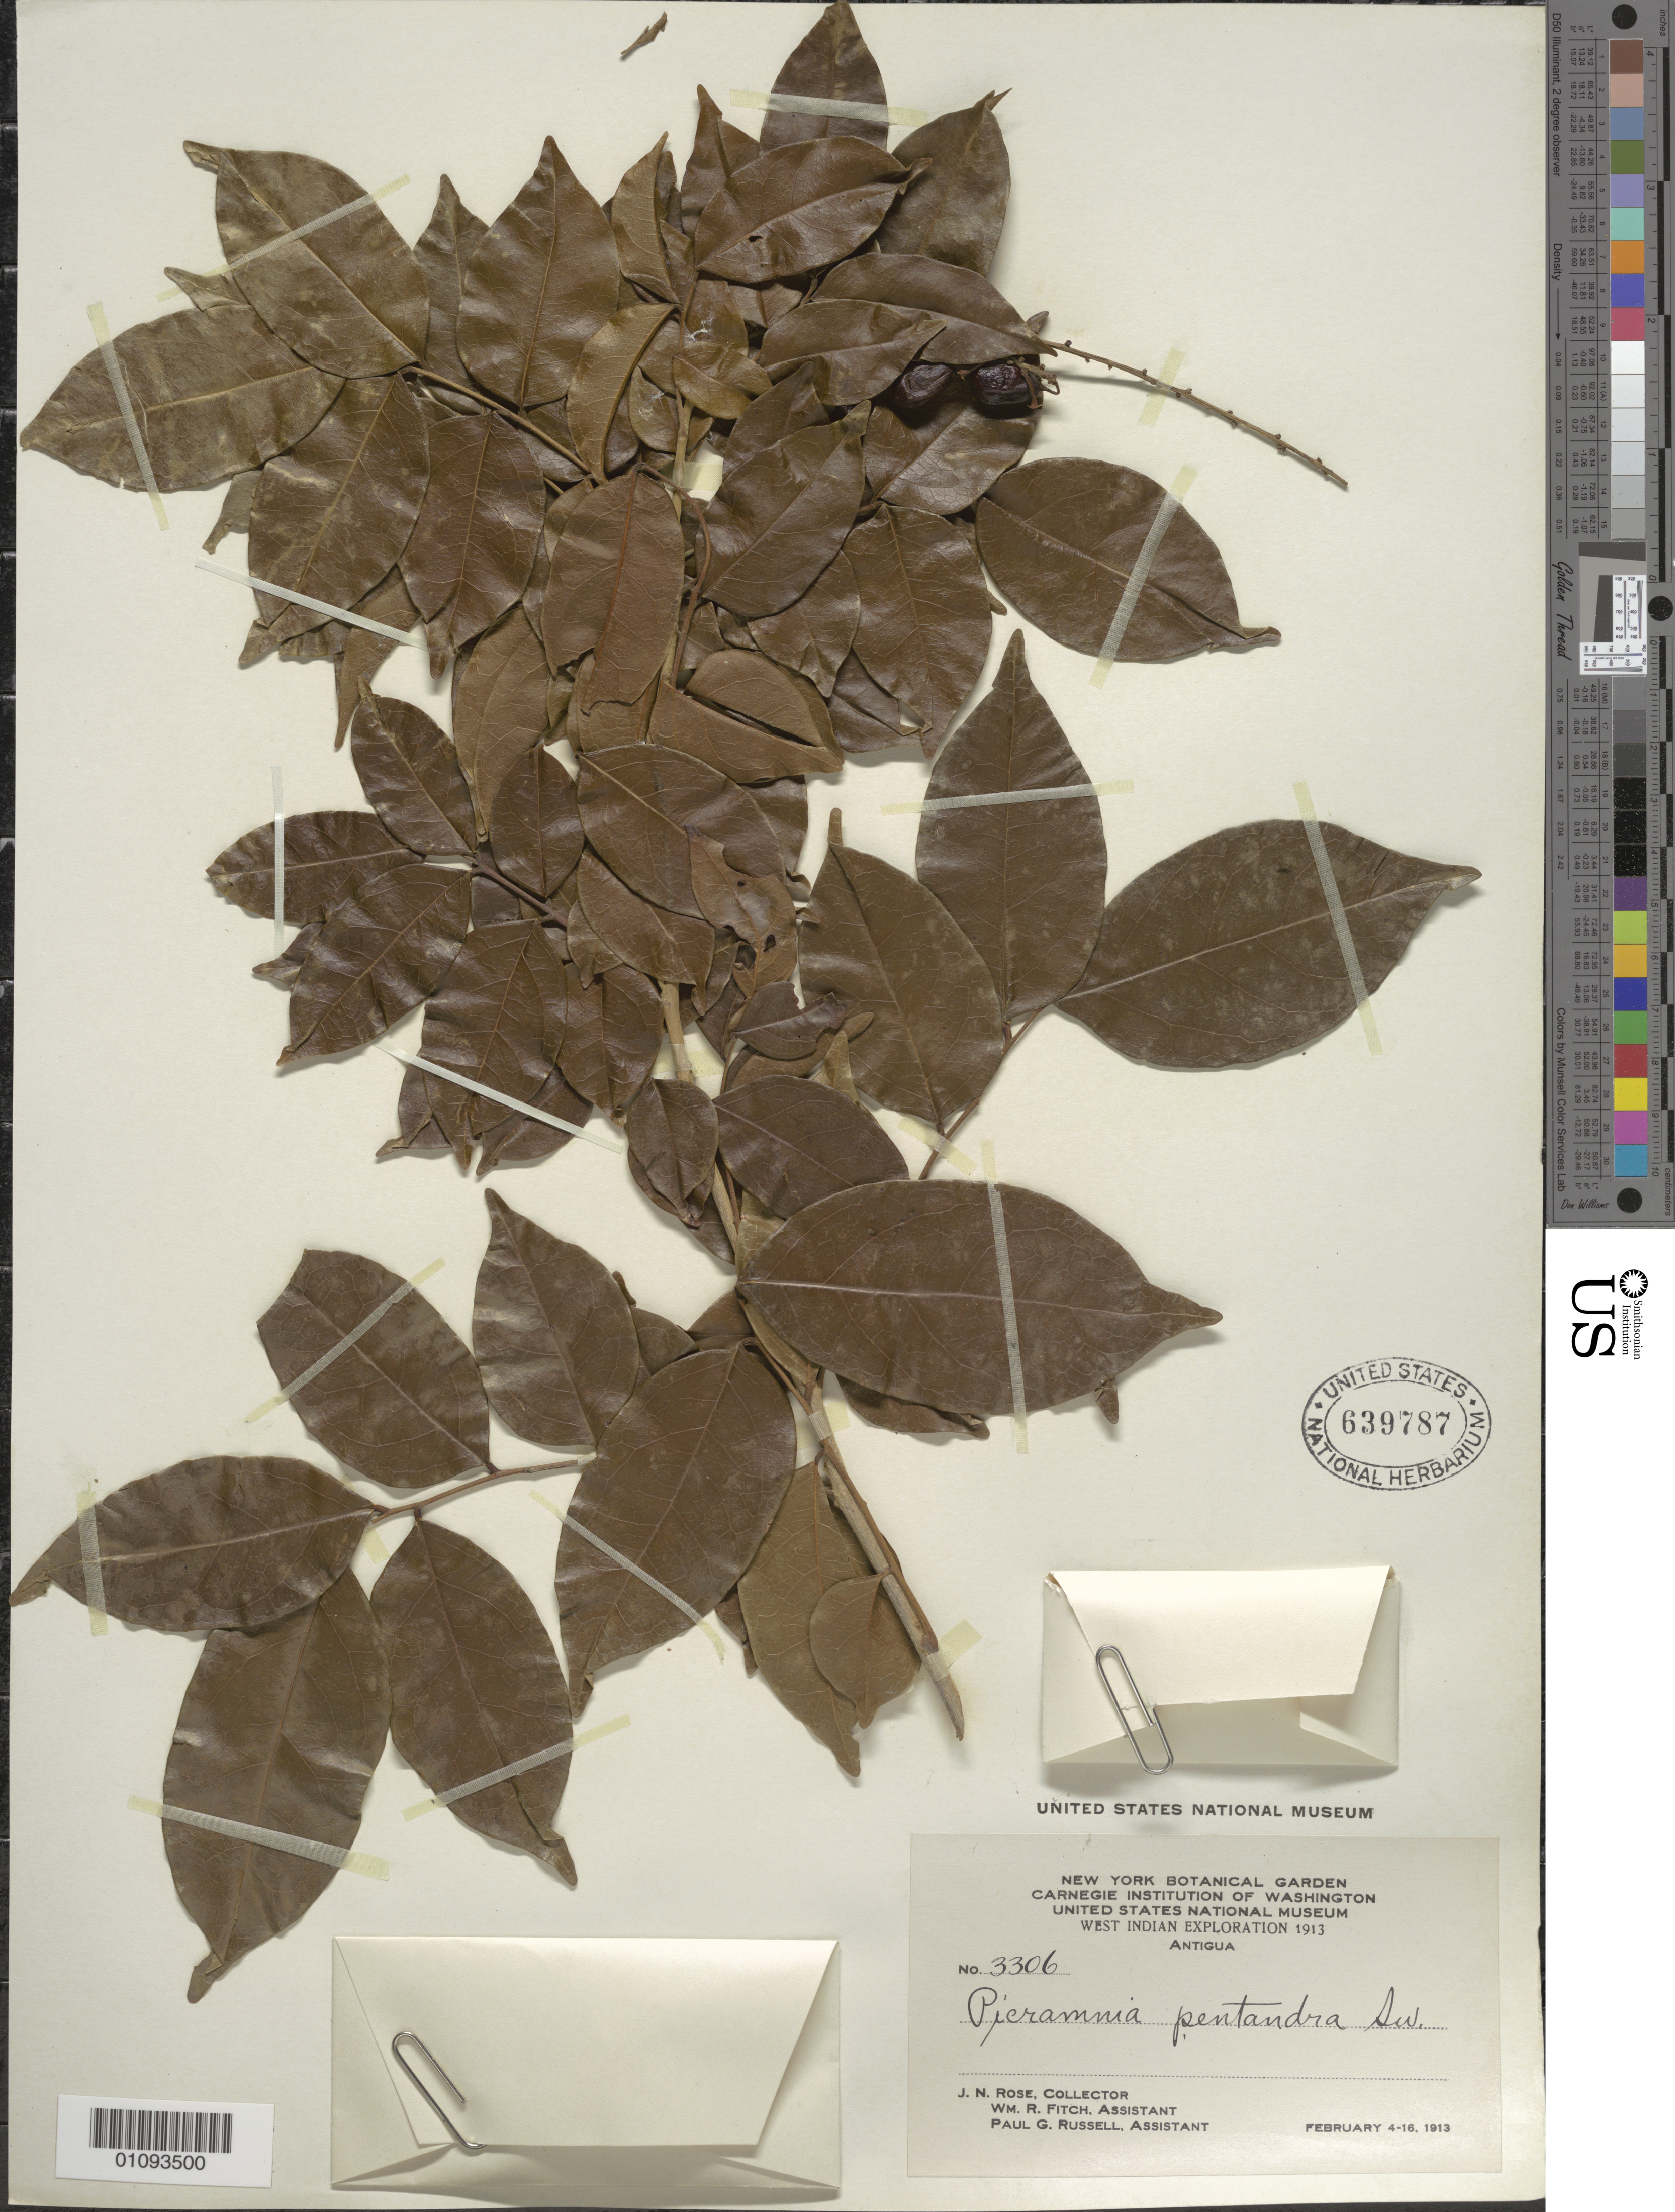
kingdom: Plantae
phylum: Tracheophyta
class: Magnoliopsida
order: Picramniales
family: Picramniaceae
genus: Picramnia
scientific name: Picramnia pentandra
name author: Sw.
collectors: J. N. Rose, W. R. Fitch & P. G. Russell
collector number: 3306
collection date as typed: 04 Feb 1913 to 16 Feb 1913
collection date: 1913-02-04/1913-02-16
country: Antigua and Barbuda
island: Leeward Is.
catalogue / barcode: US 639787